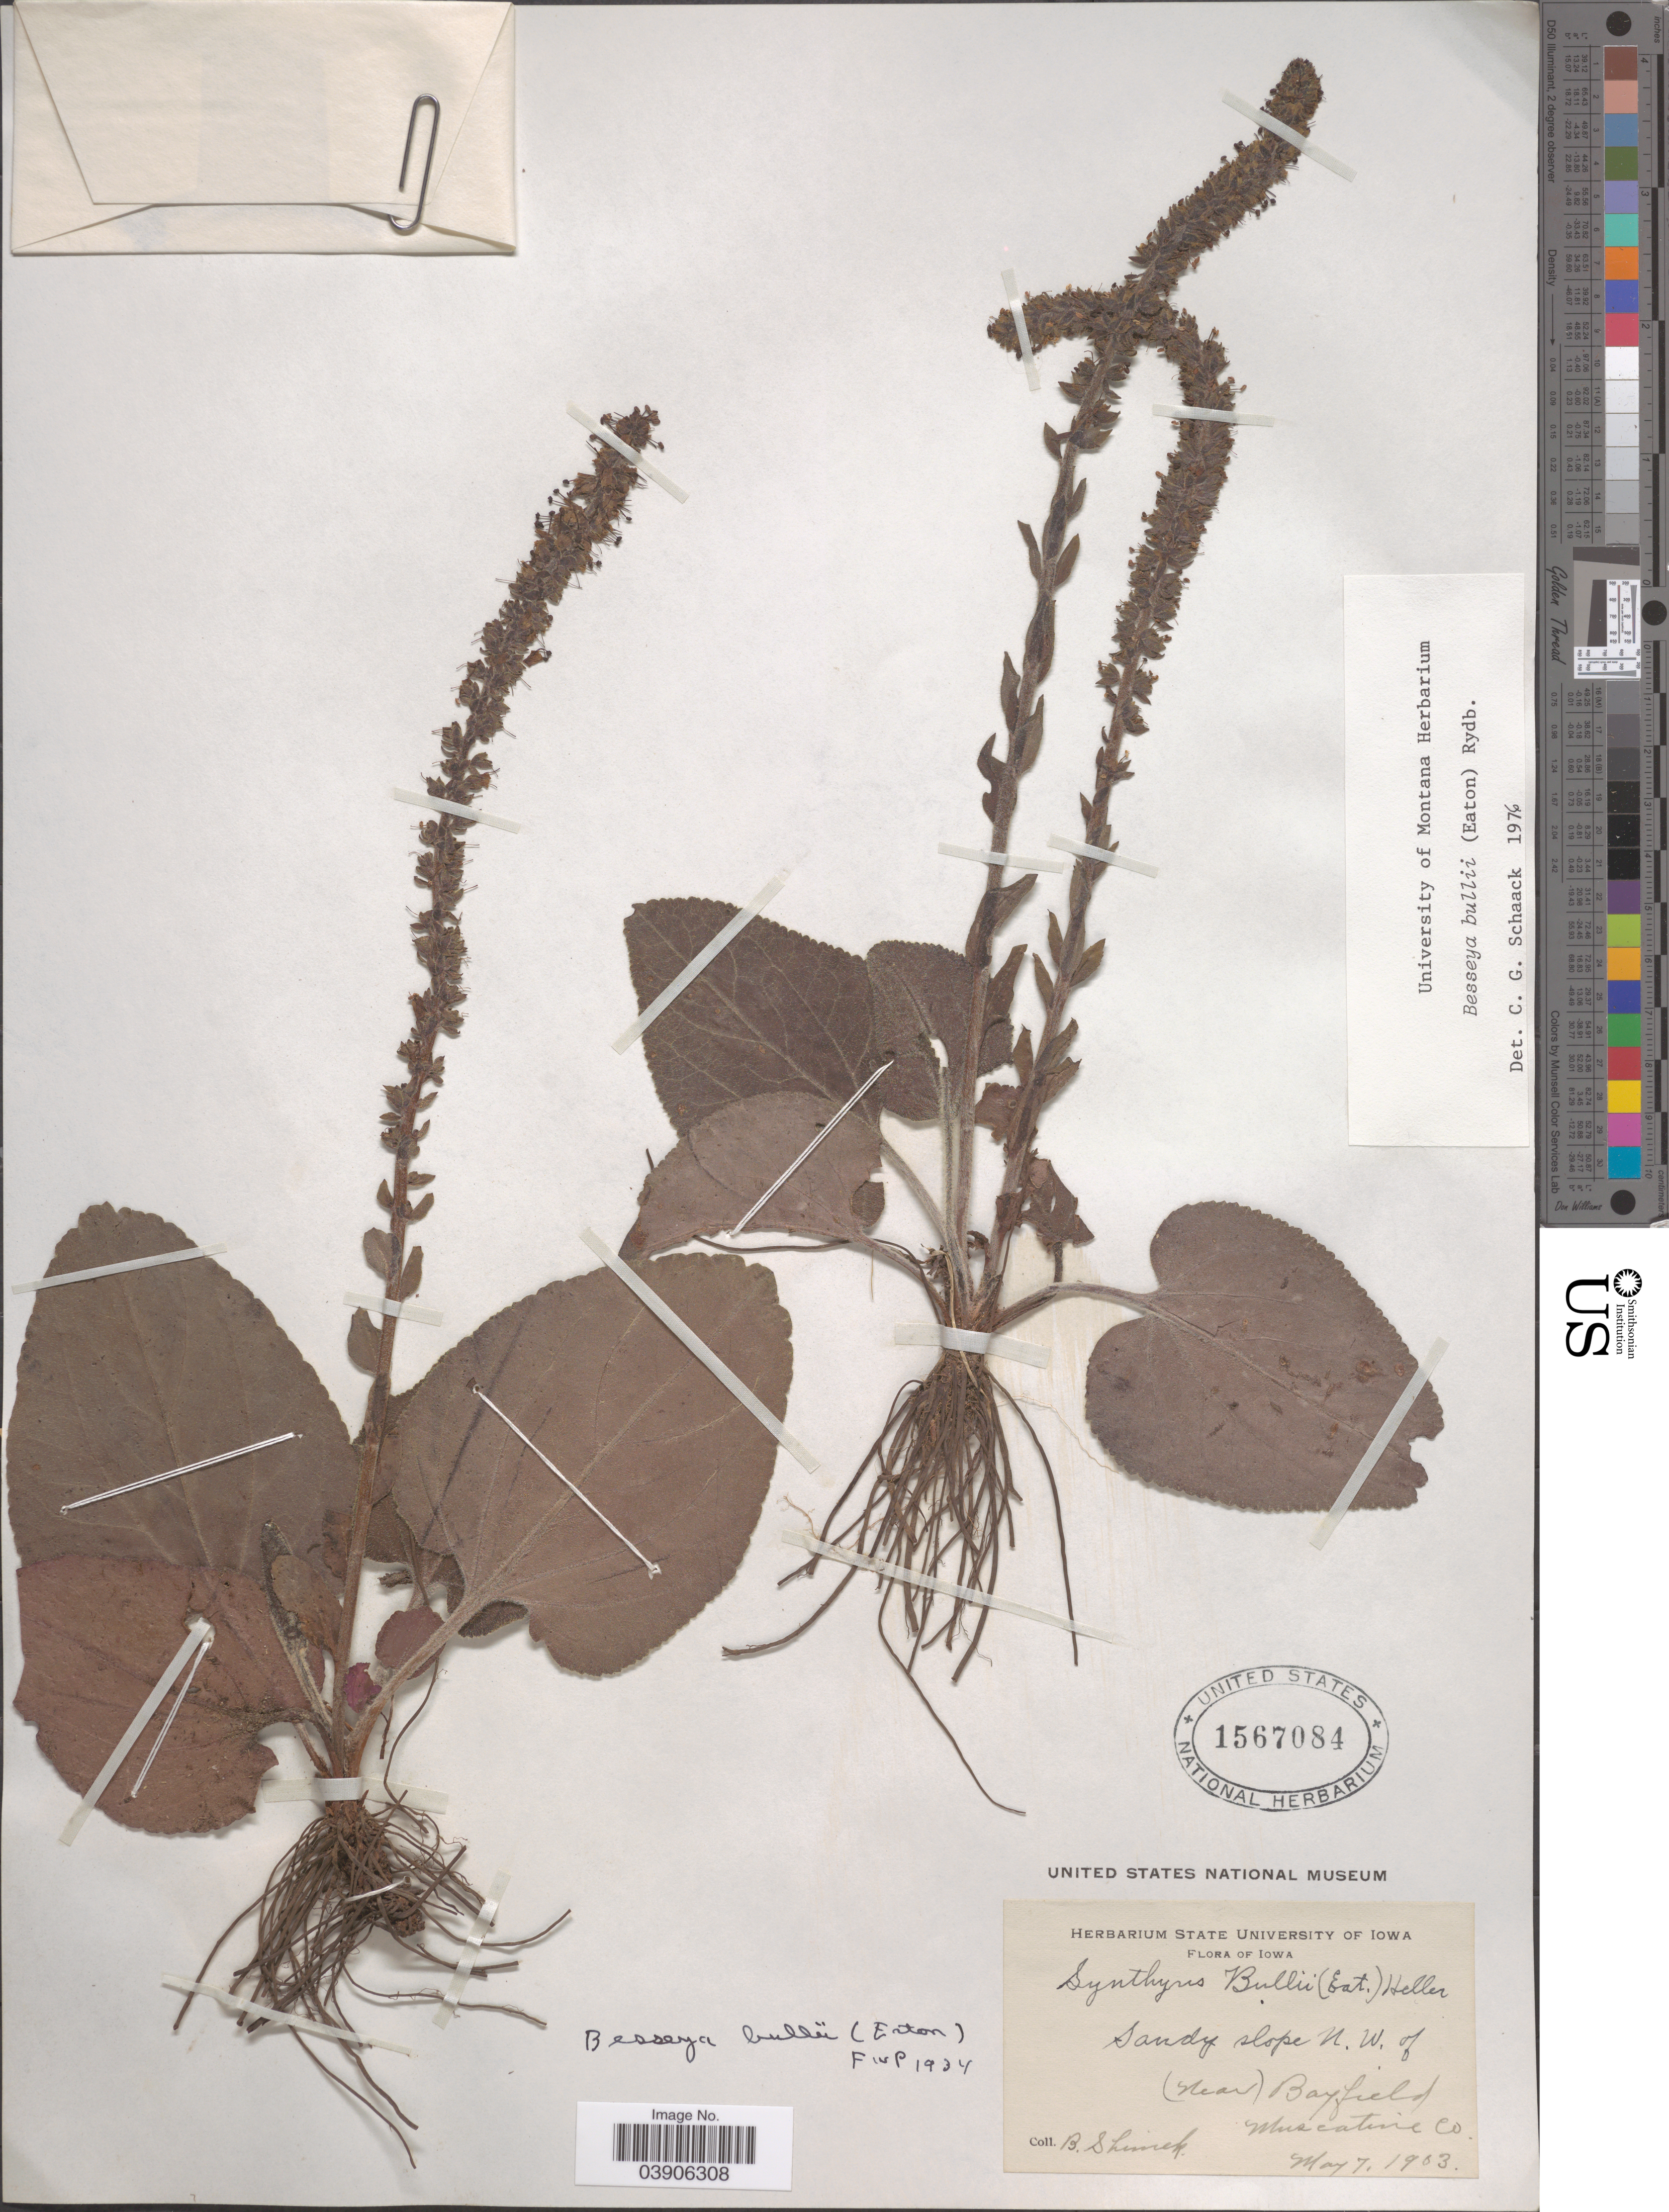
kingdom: Plantae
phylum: Tracheophyta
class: Magnoliopsida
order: Lamiales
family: Plantaginaceae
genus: Synthyris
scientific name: Synthyris bullii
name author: (Eaton) A. Heller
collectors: B. Shimek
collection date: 1903-05-07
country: United States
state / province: Iowa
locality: Sandy slope N.W. of (near) Bayfield. Muscatine Co.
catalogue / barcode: US 1567084